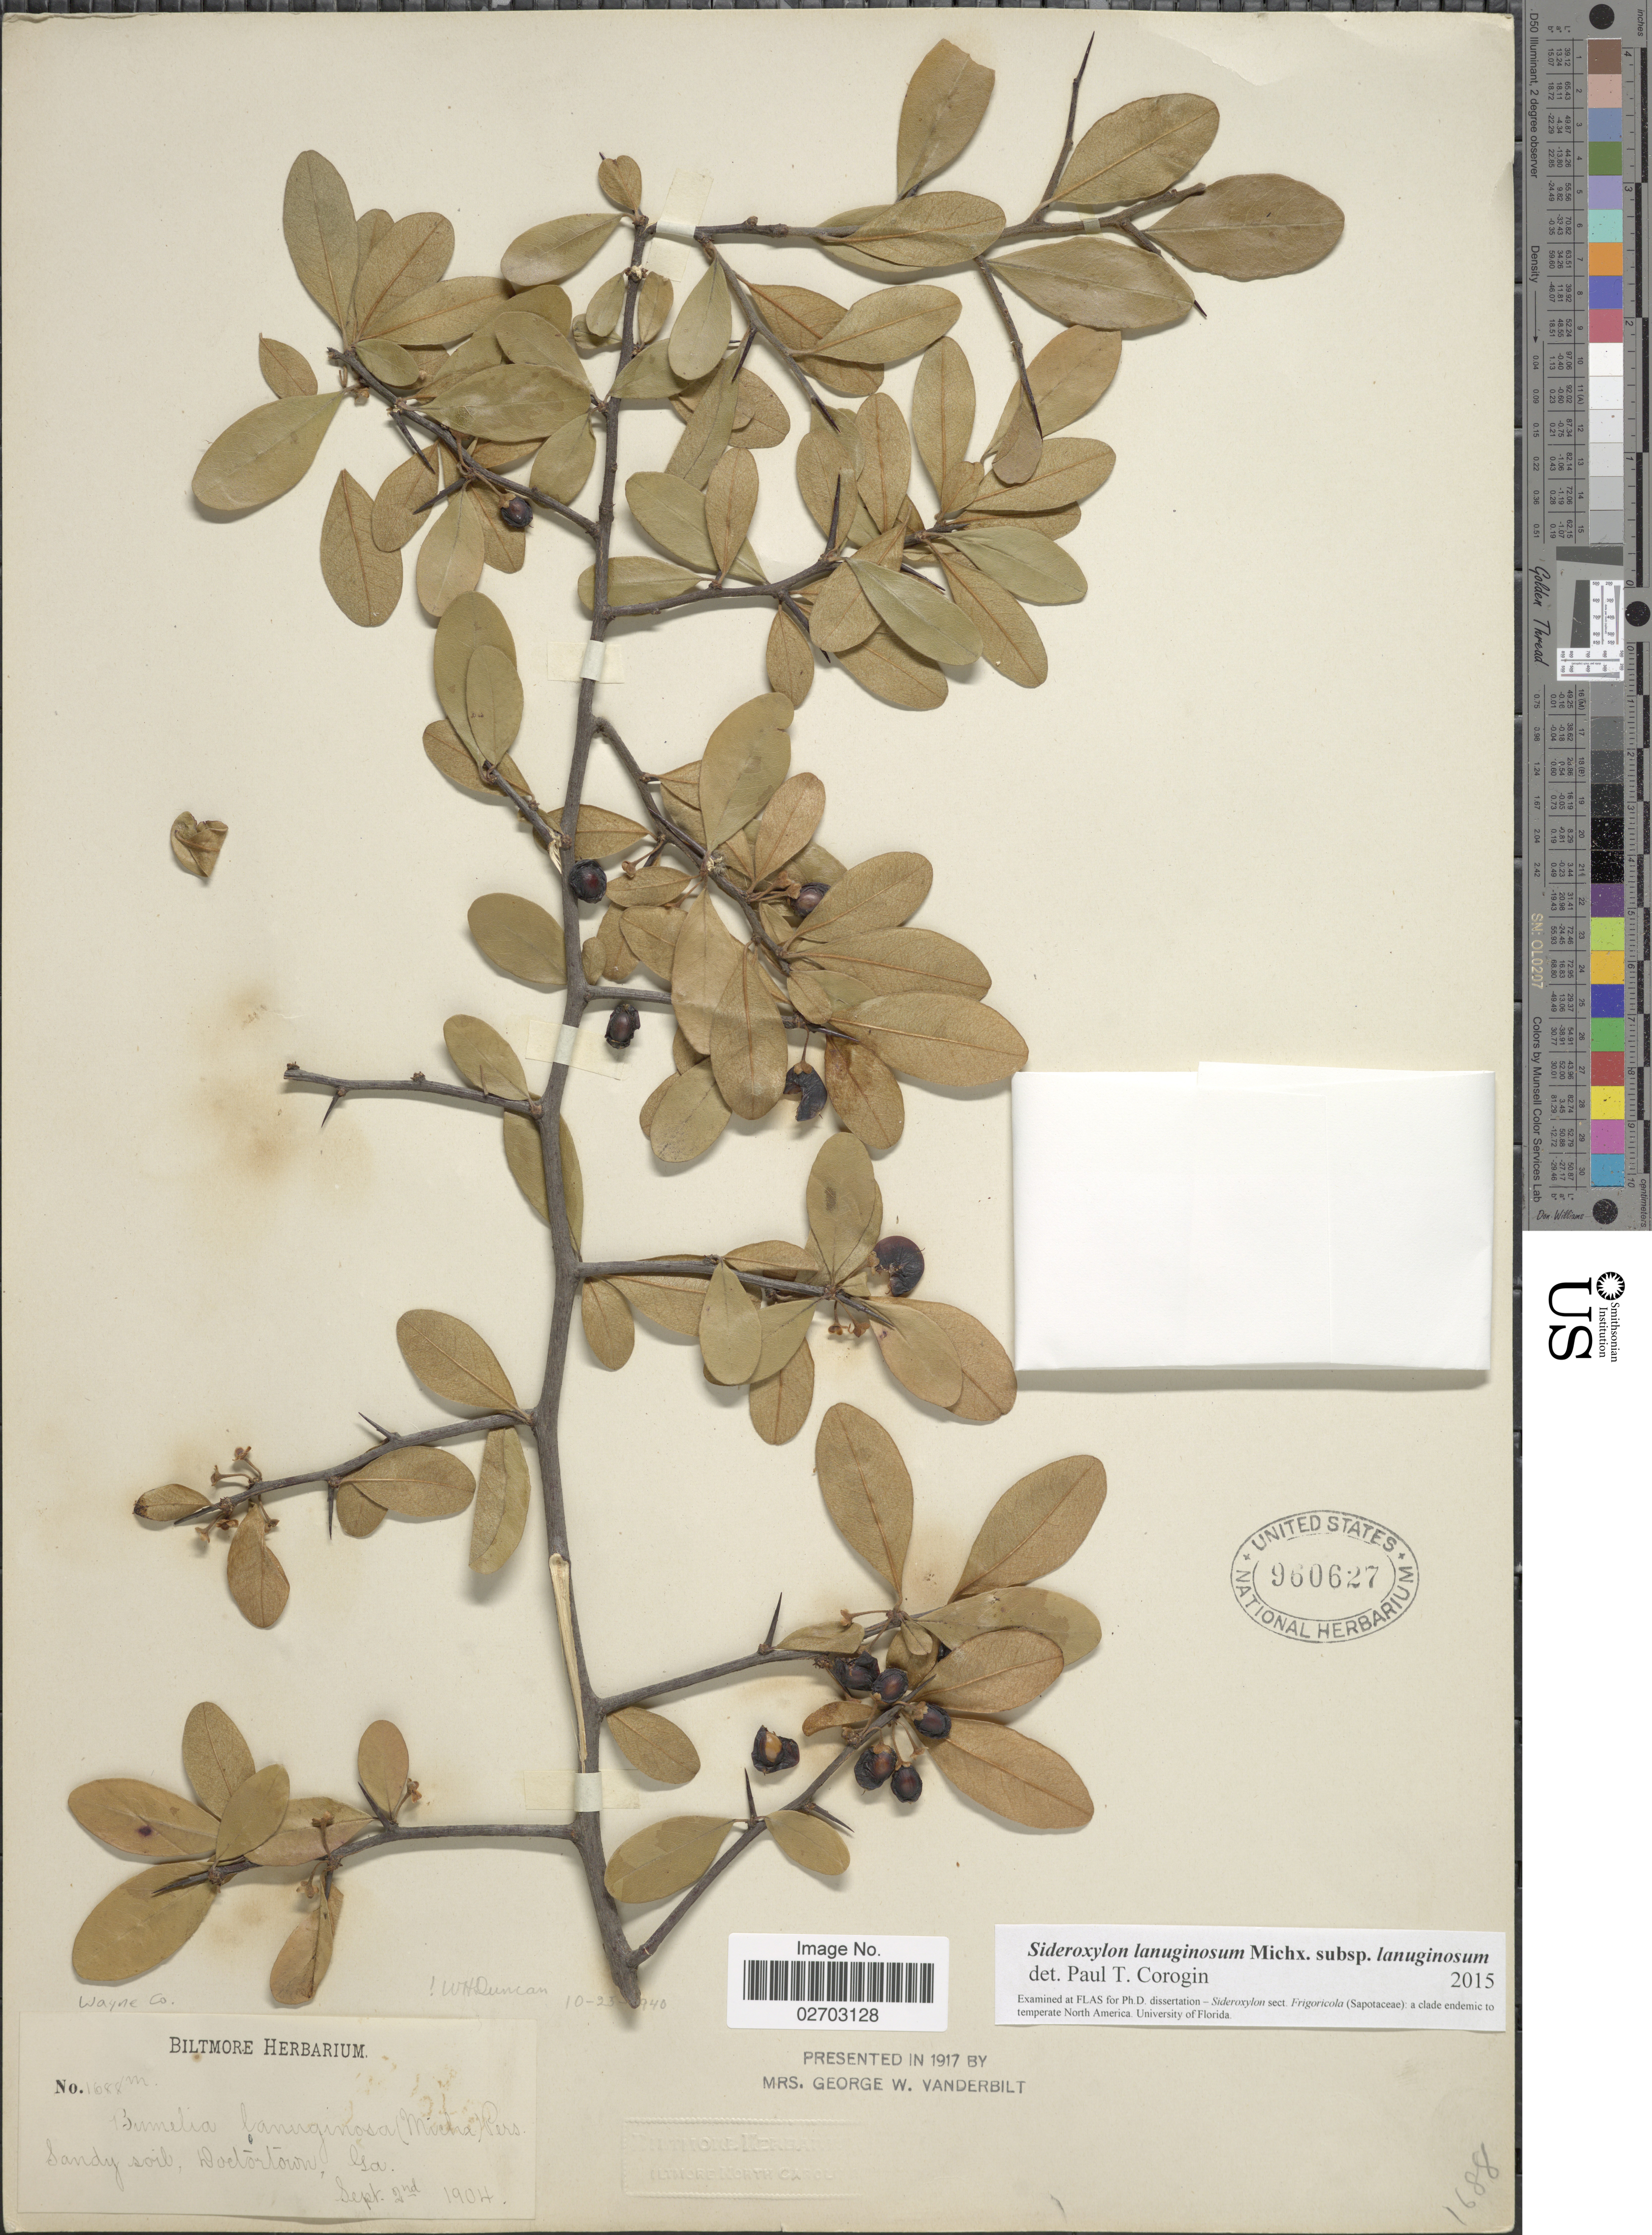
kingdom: Plantae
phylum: Tracheophyta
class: Magnoliopsida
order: Ericales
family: Sapotaceae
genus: Sideroxylon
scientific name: Sideroxylon lanuginosum subsp. lanuginosum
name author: Michx.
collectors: ex herb. Biltmore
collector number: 1688m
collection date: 1904-09-02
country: United States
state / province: Georgia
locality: Wayne Co., Doctortown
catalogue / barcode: US 960627